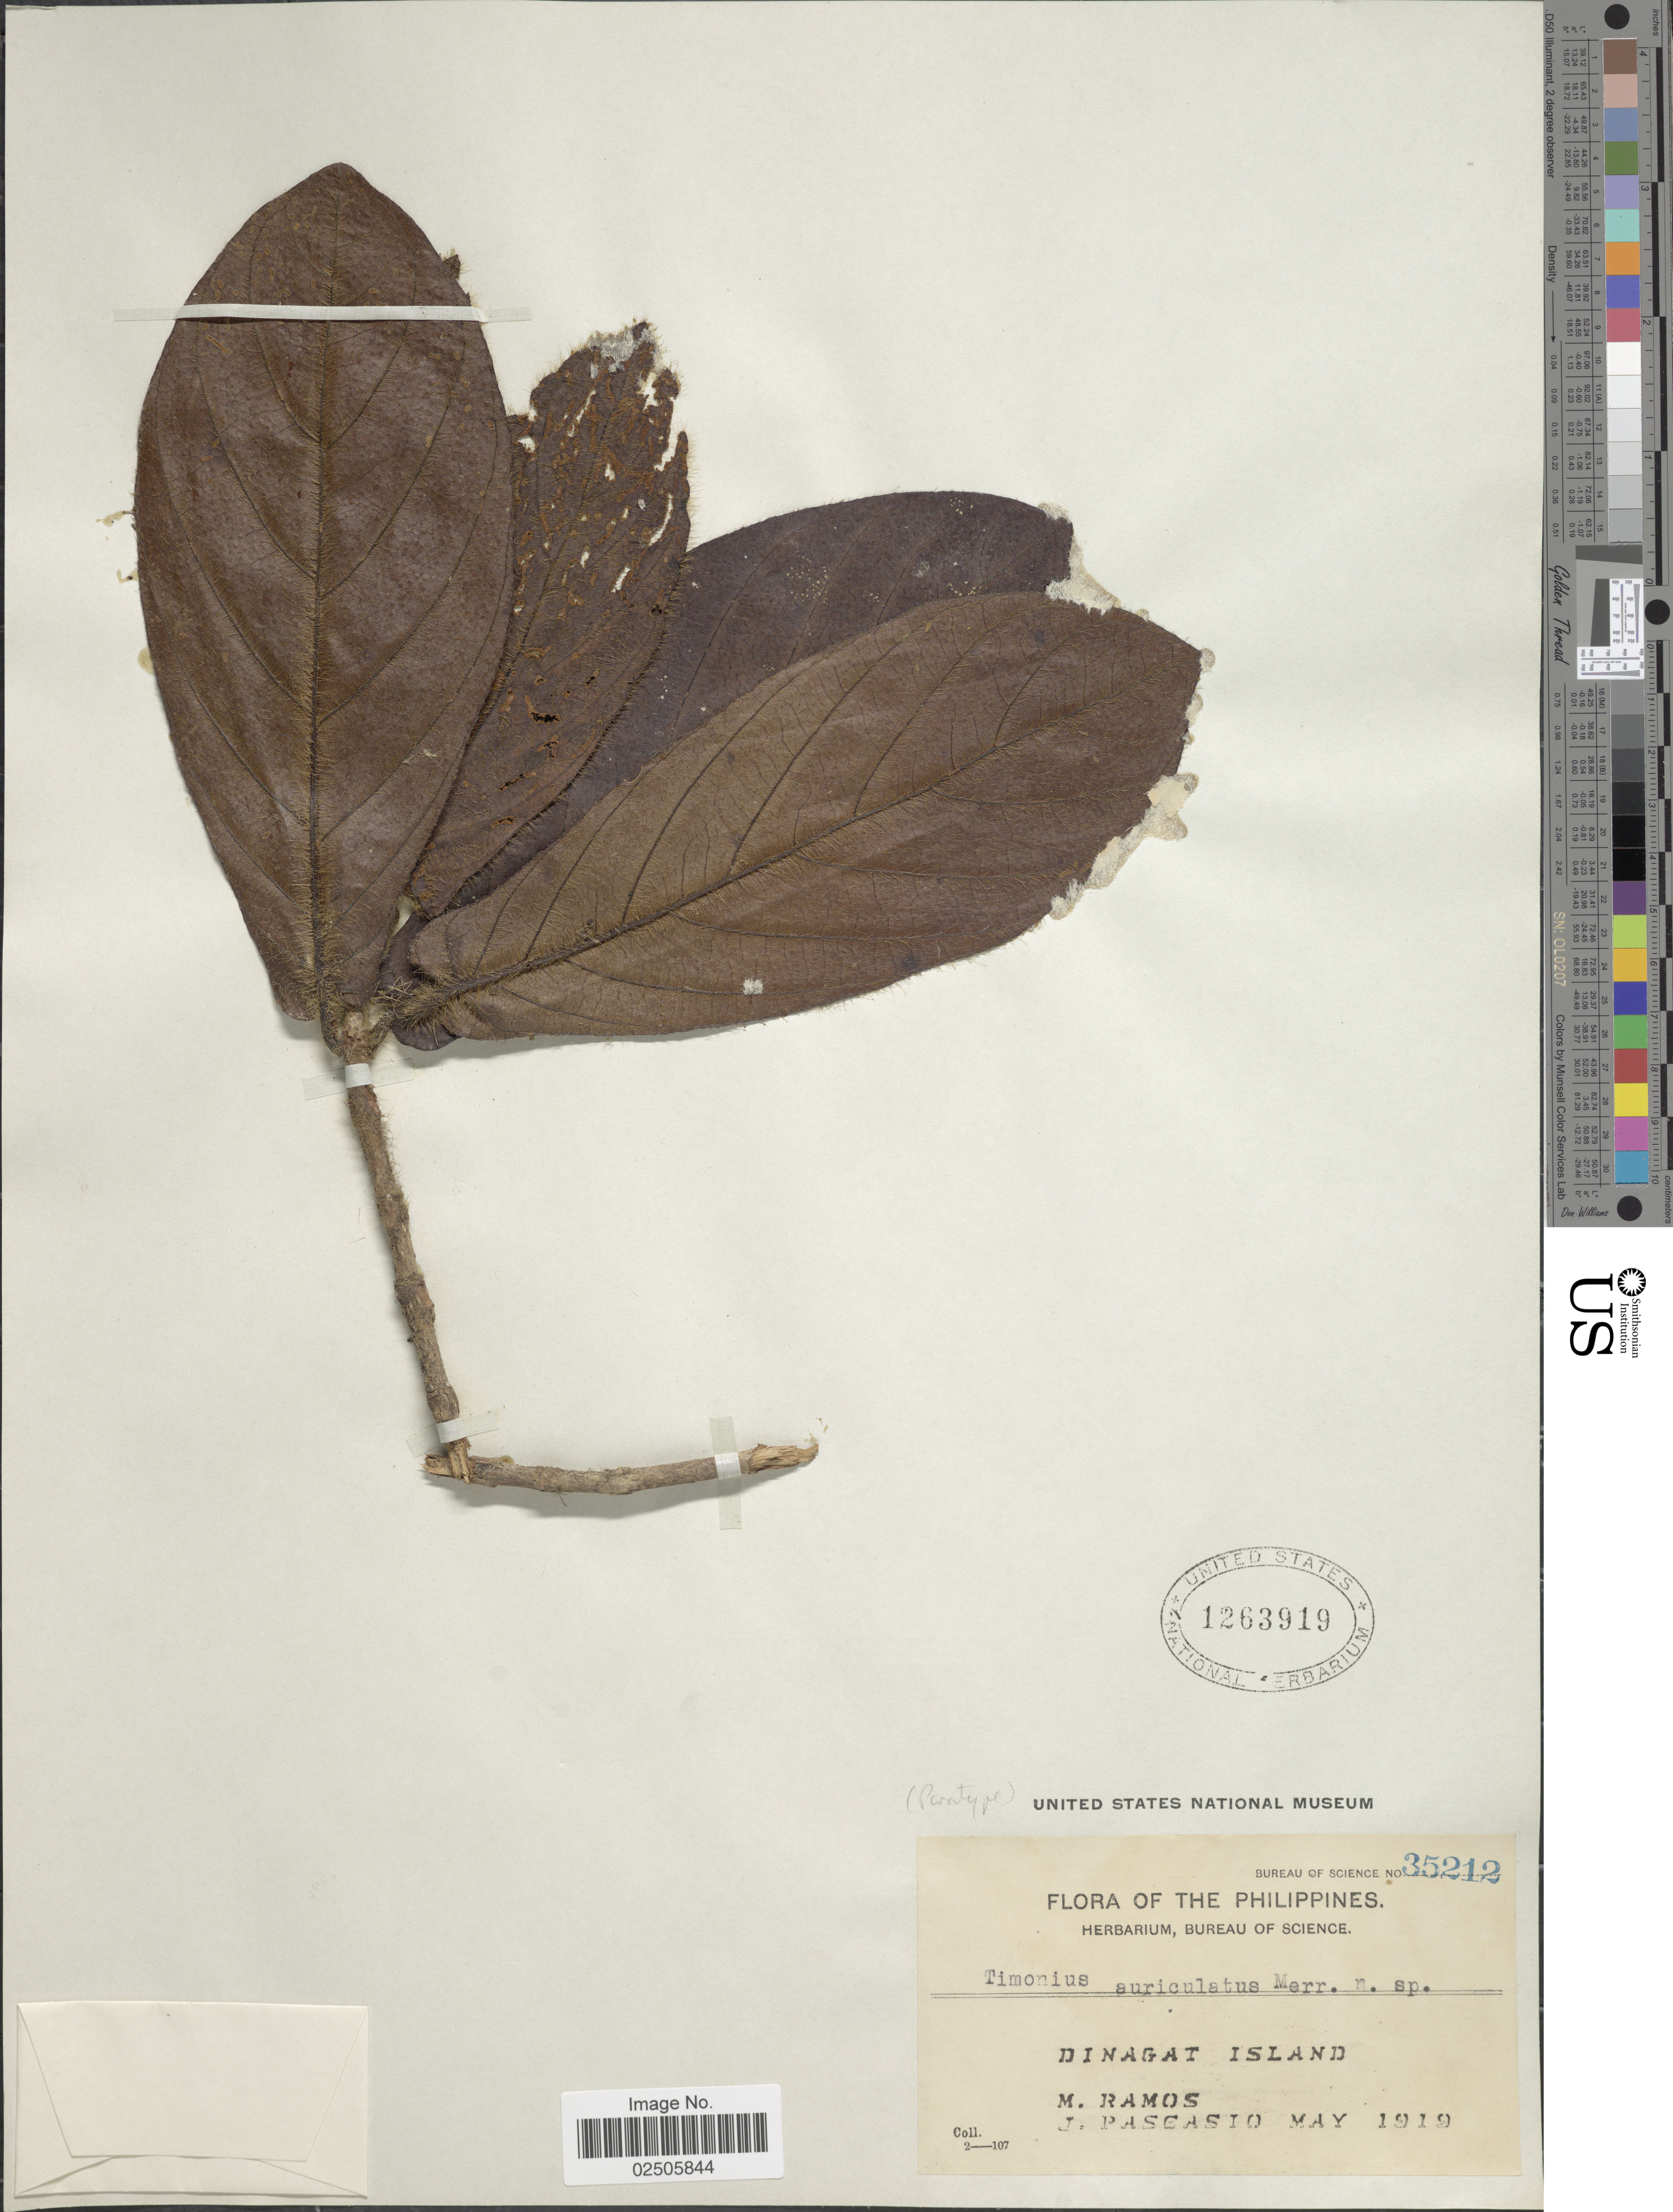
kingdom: Plantae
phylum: Tracheophyta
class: Magnoliopsida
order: Gentianales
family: Rubiaceae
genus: Timonius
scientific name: Timonius auriculatus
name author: Merr.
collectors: M. Ramos & J. Pascasio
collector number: Bureau of Science 35212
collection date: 1919-05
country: Philippines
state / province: Caraga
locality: Dinagat Island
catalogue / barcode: US 1263919